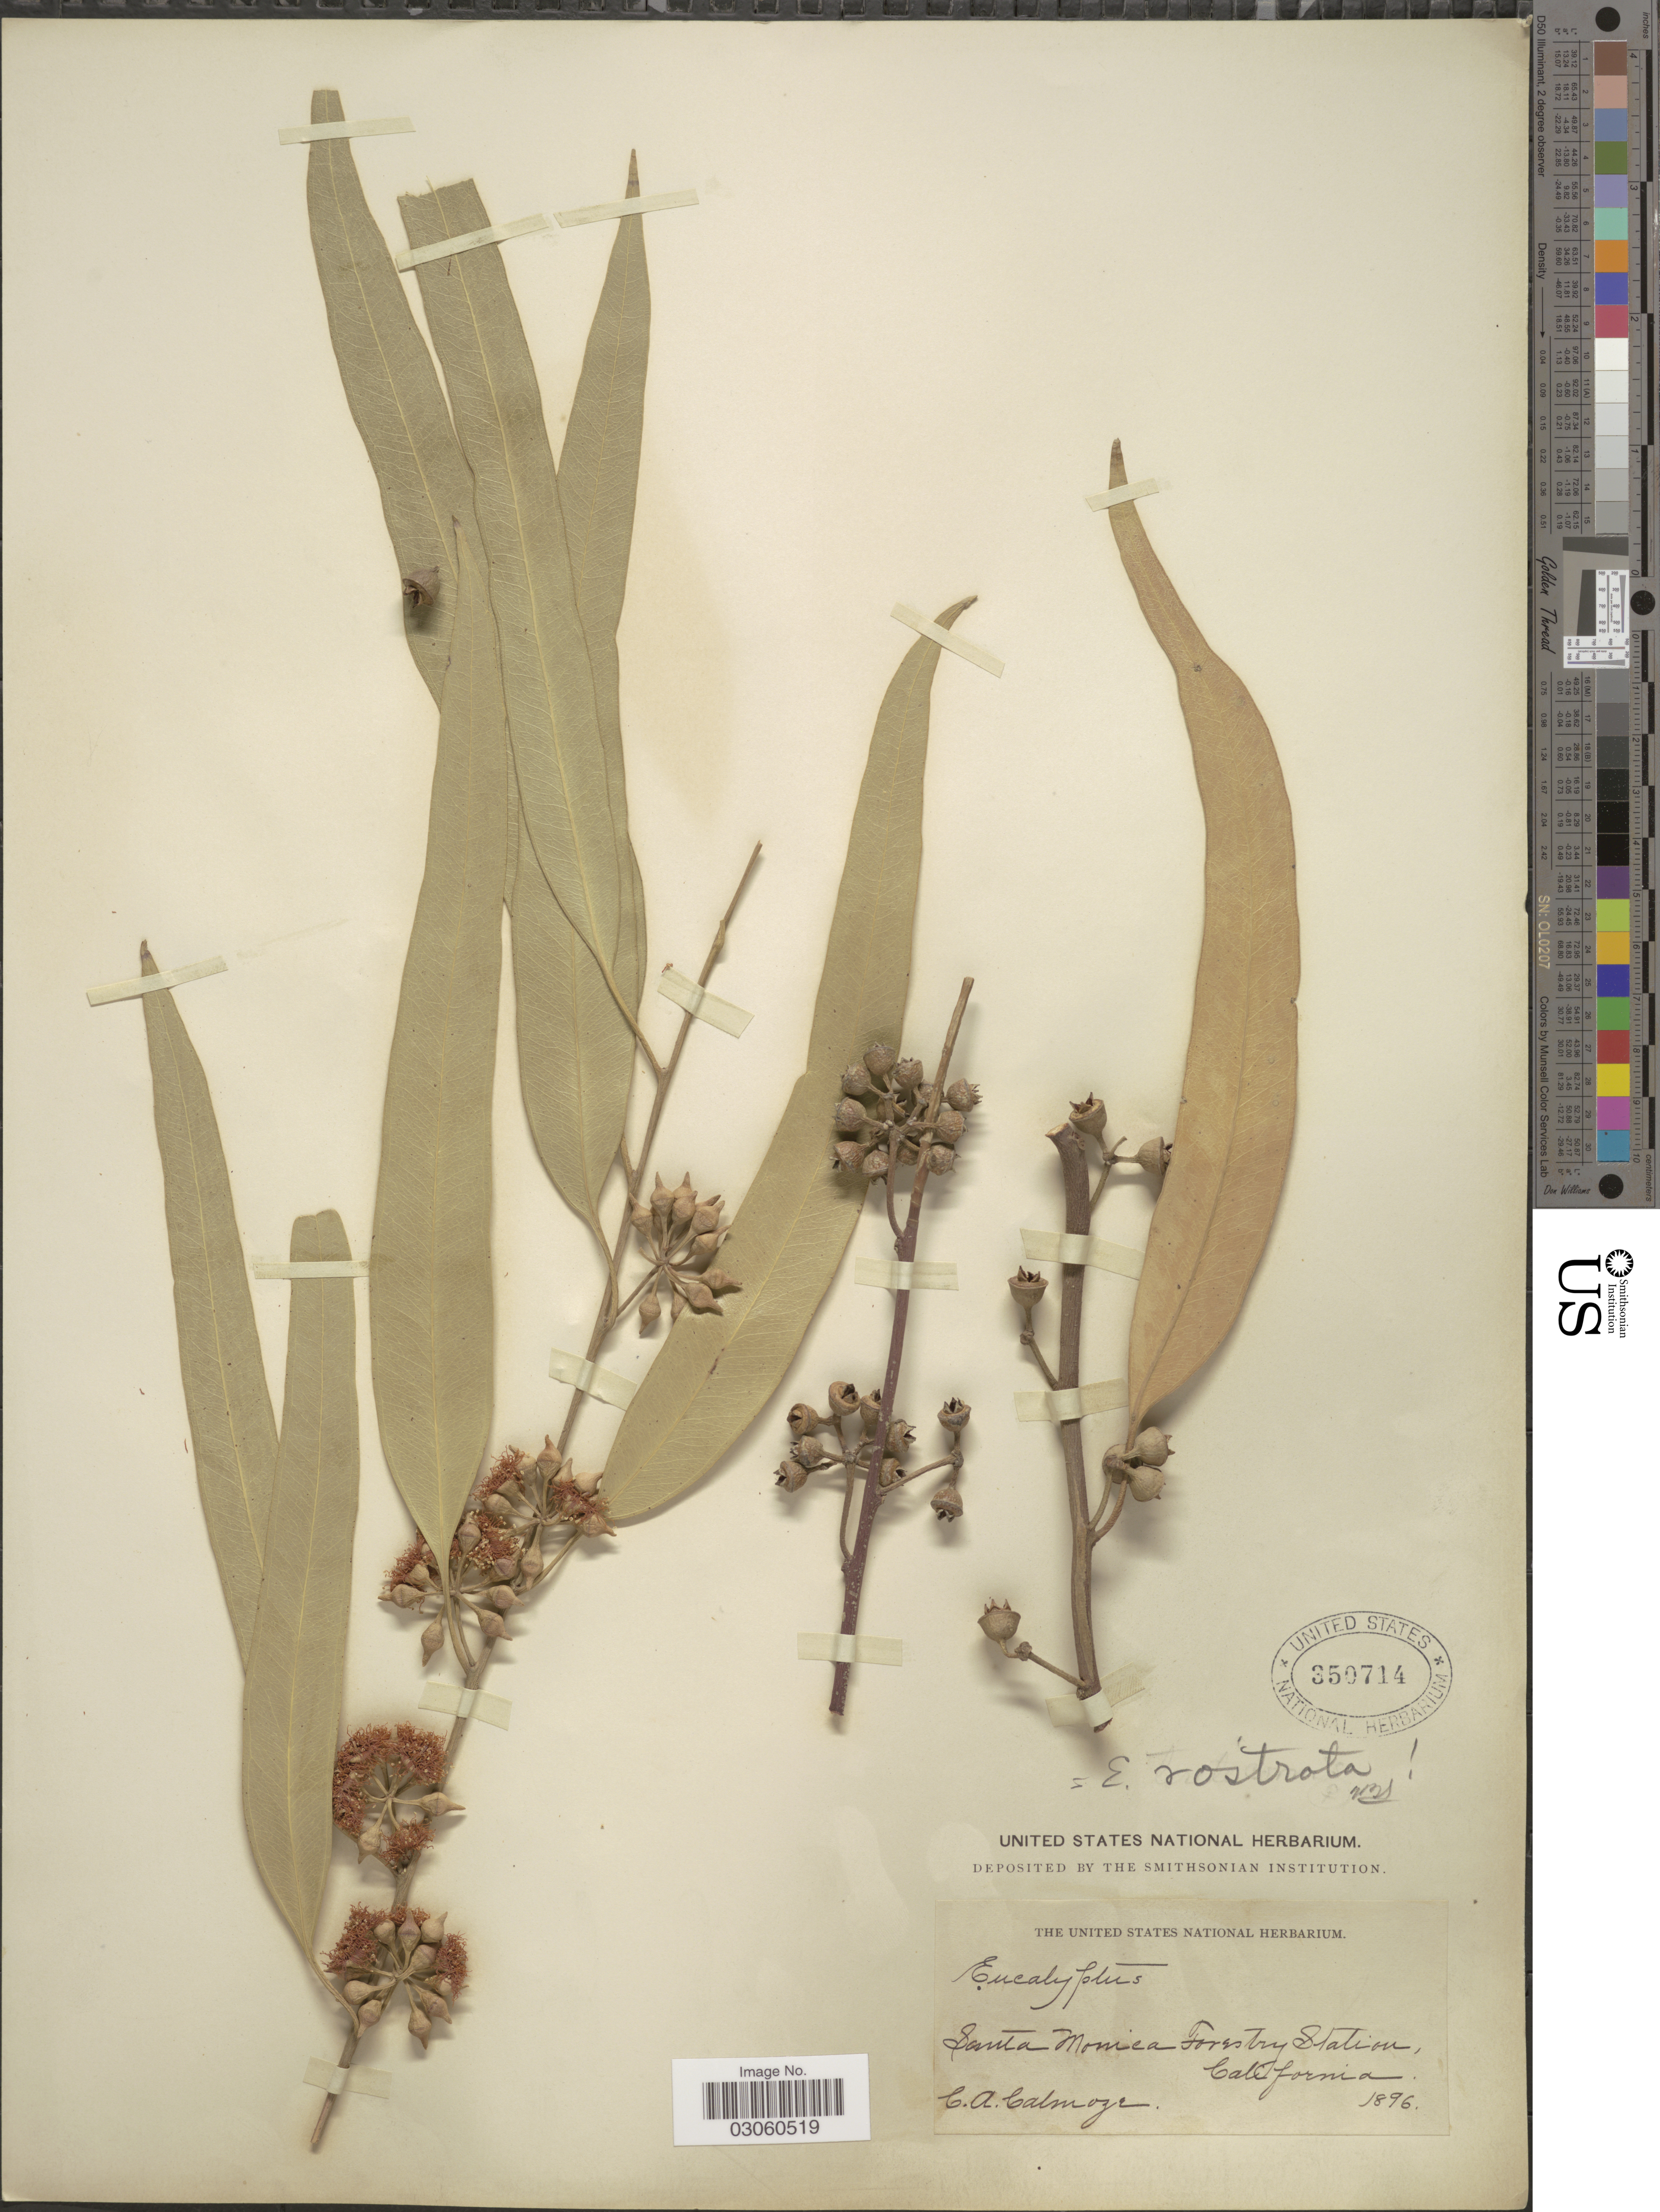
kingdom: Plantae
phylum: Tracheophyta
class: Magnoliopsida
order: Myrtales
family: Myrtaceae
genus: Eucalyptus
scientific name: Eucalyptus rostrata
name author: Schltdl.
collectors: C.A. Calmoze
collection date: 1896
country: United States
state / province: California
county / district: Los Angeles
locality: Santa Monica Forestry Station.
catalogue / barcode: US 350714